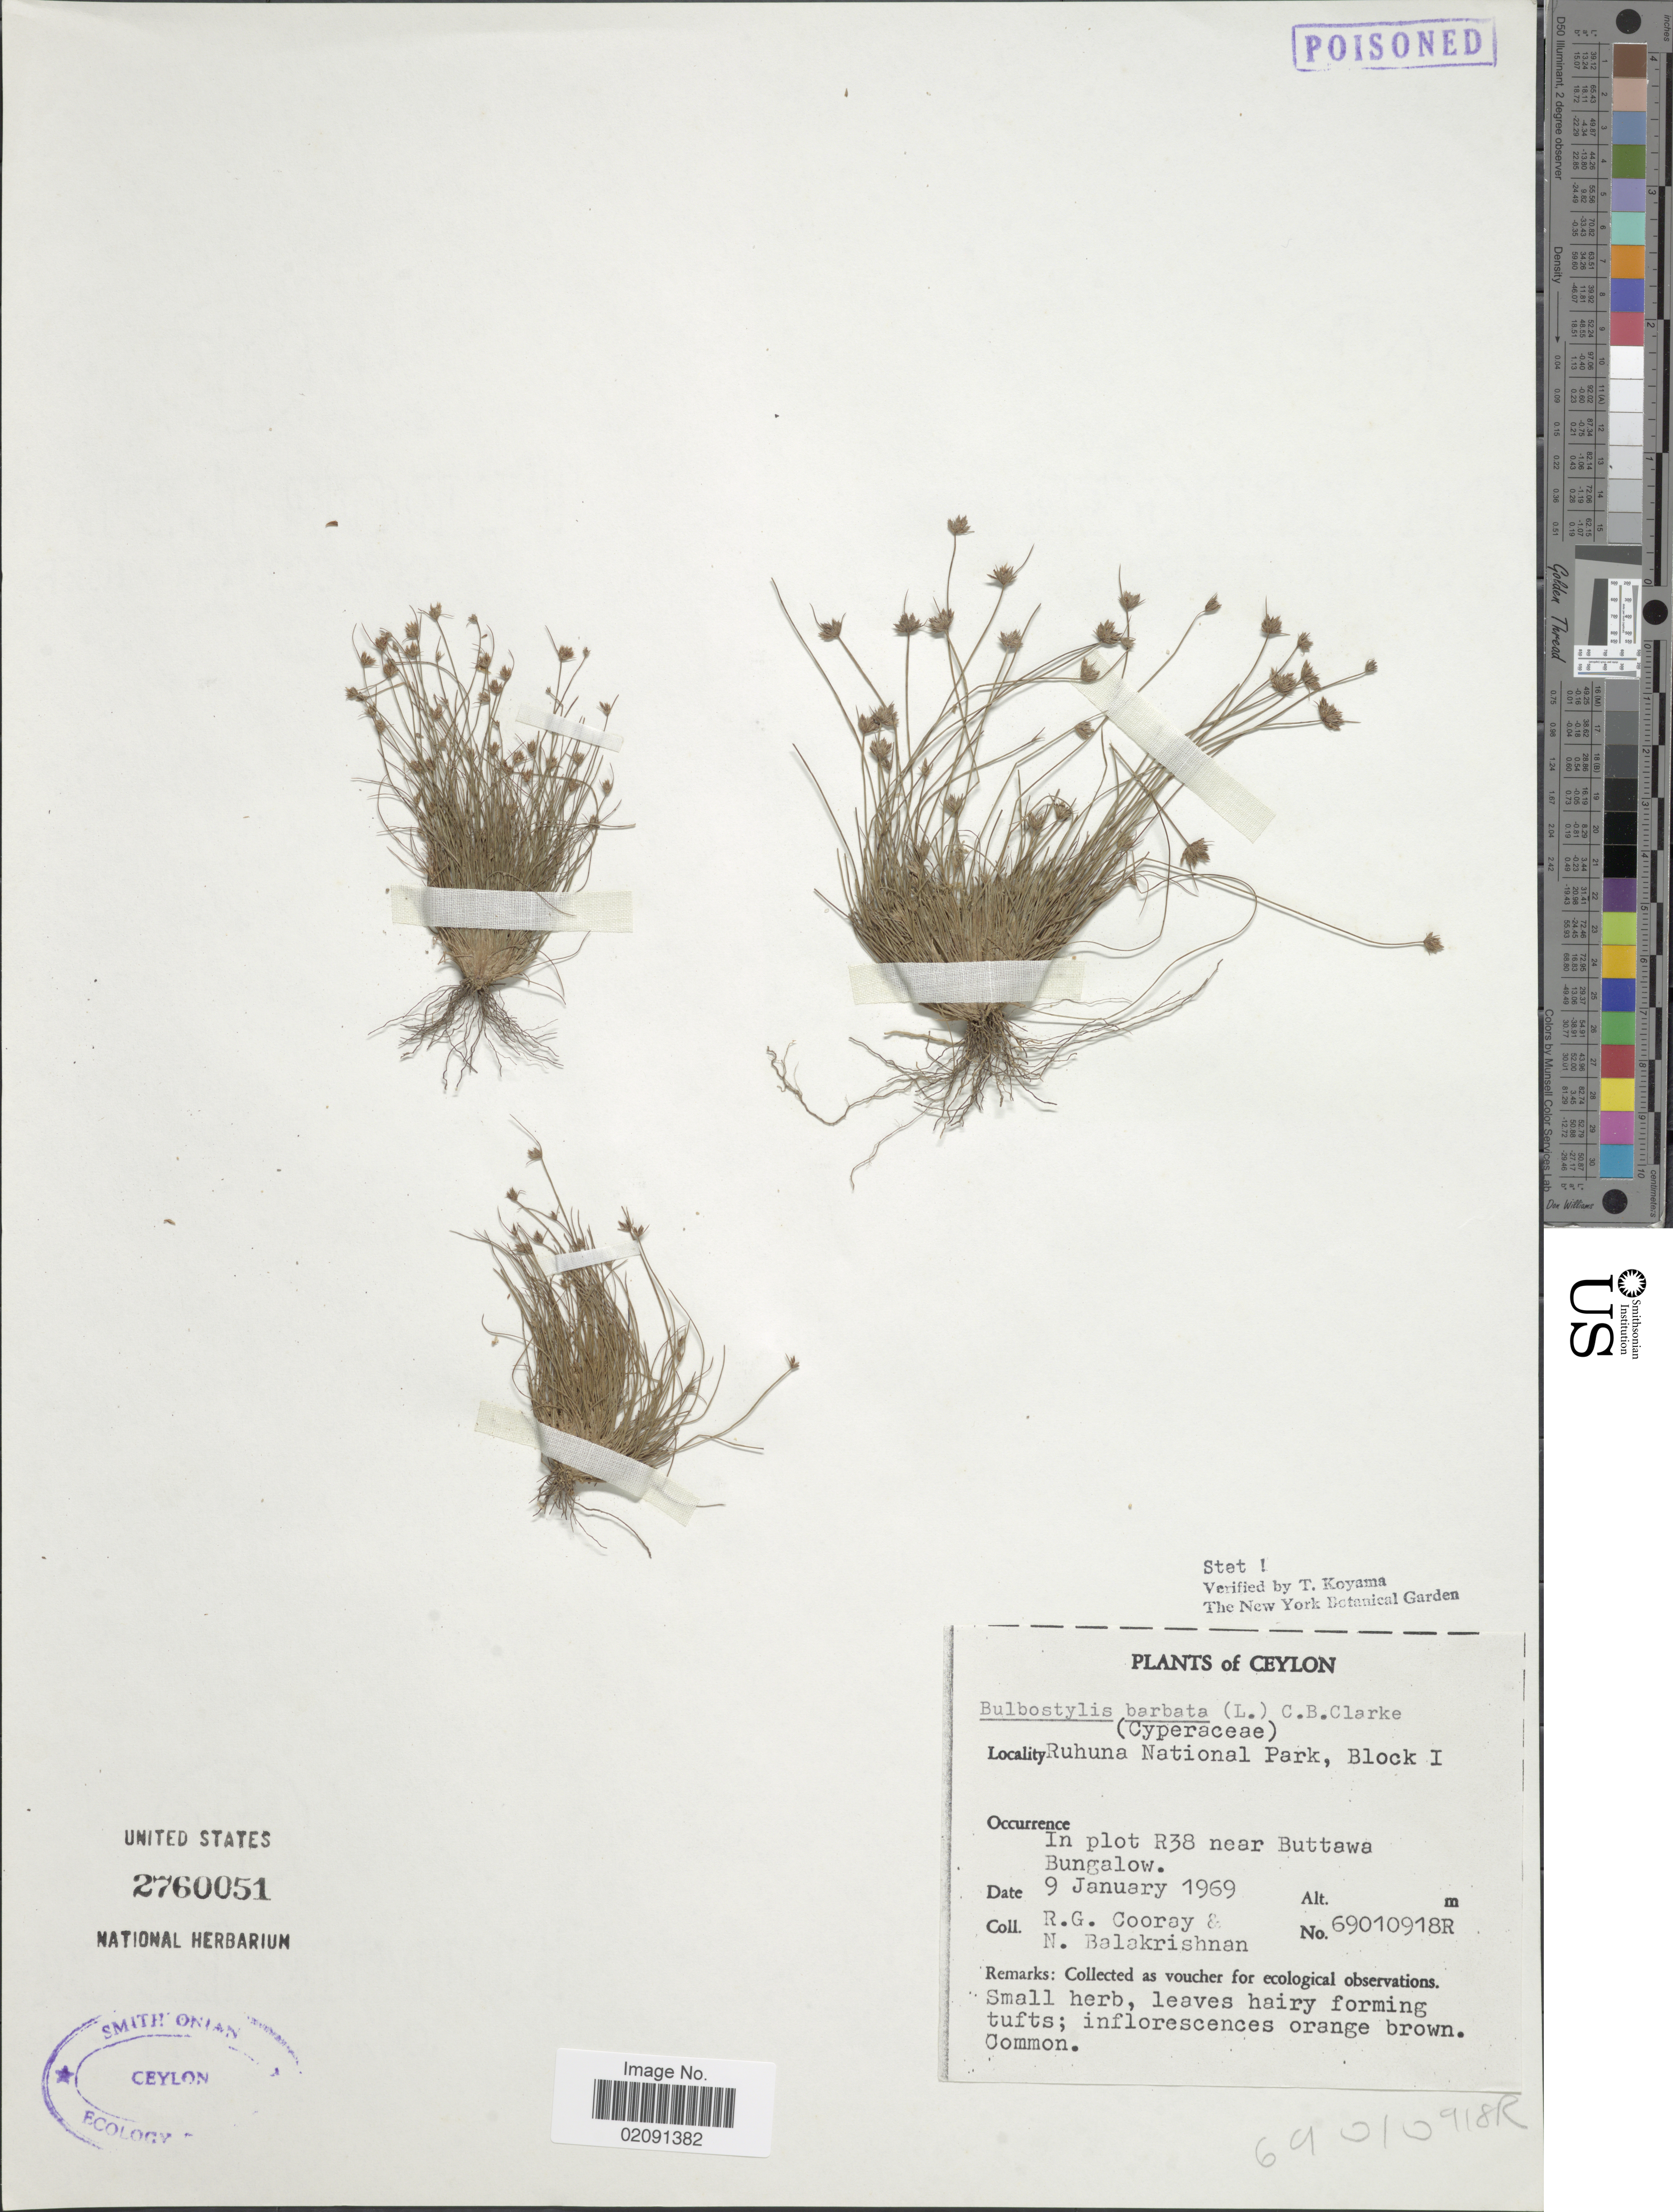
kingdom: Plantae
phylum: Tracheophyta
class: Liliopsida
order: Poales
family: Cyperaceae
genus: Bulbostylis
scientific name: Bulbostylis barbata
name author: (Rottb.) C.B. Clarke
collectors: R. Cooray & N. Balakrishnan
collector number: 69010918R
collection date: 1969-01-09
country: Sri Lanka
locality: Ceylon, Ruhuna National Park, Block 1, plot R38 near Buttawa Bungalow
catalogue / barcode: US 2760051